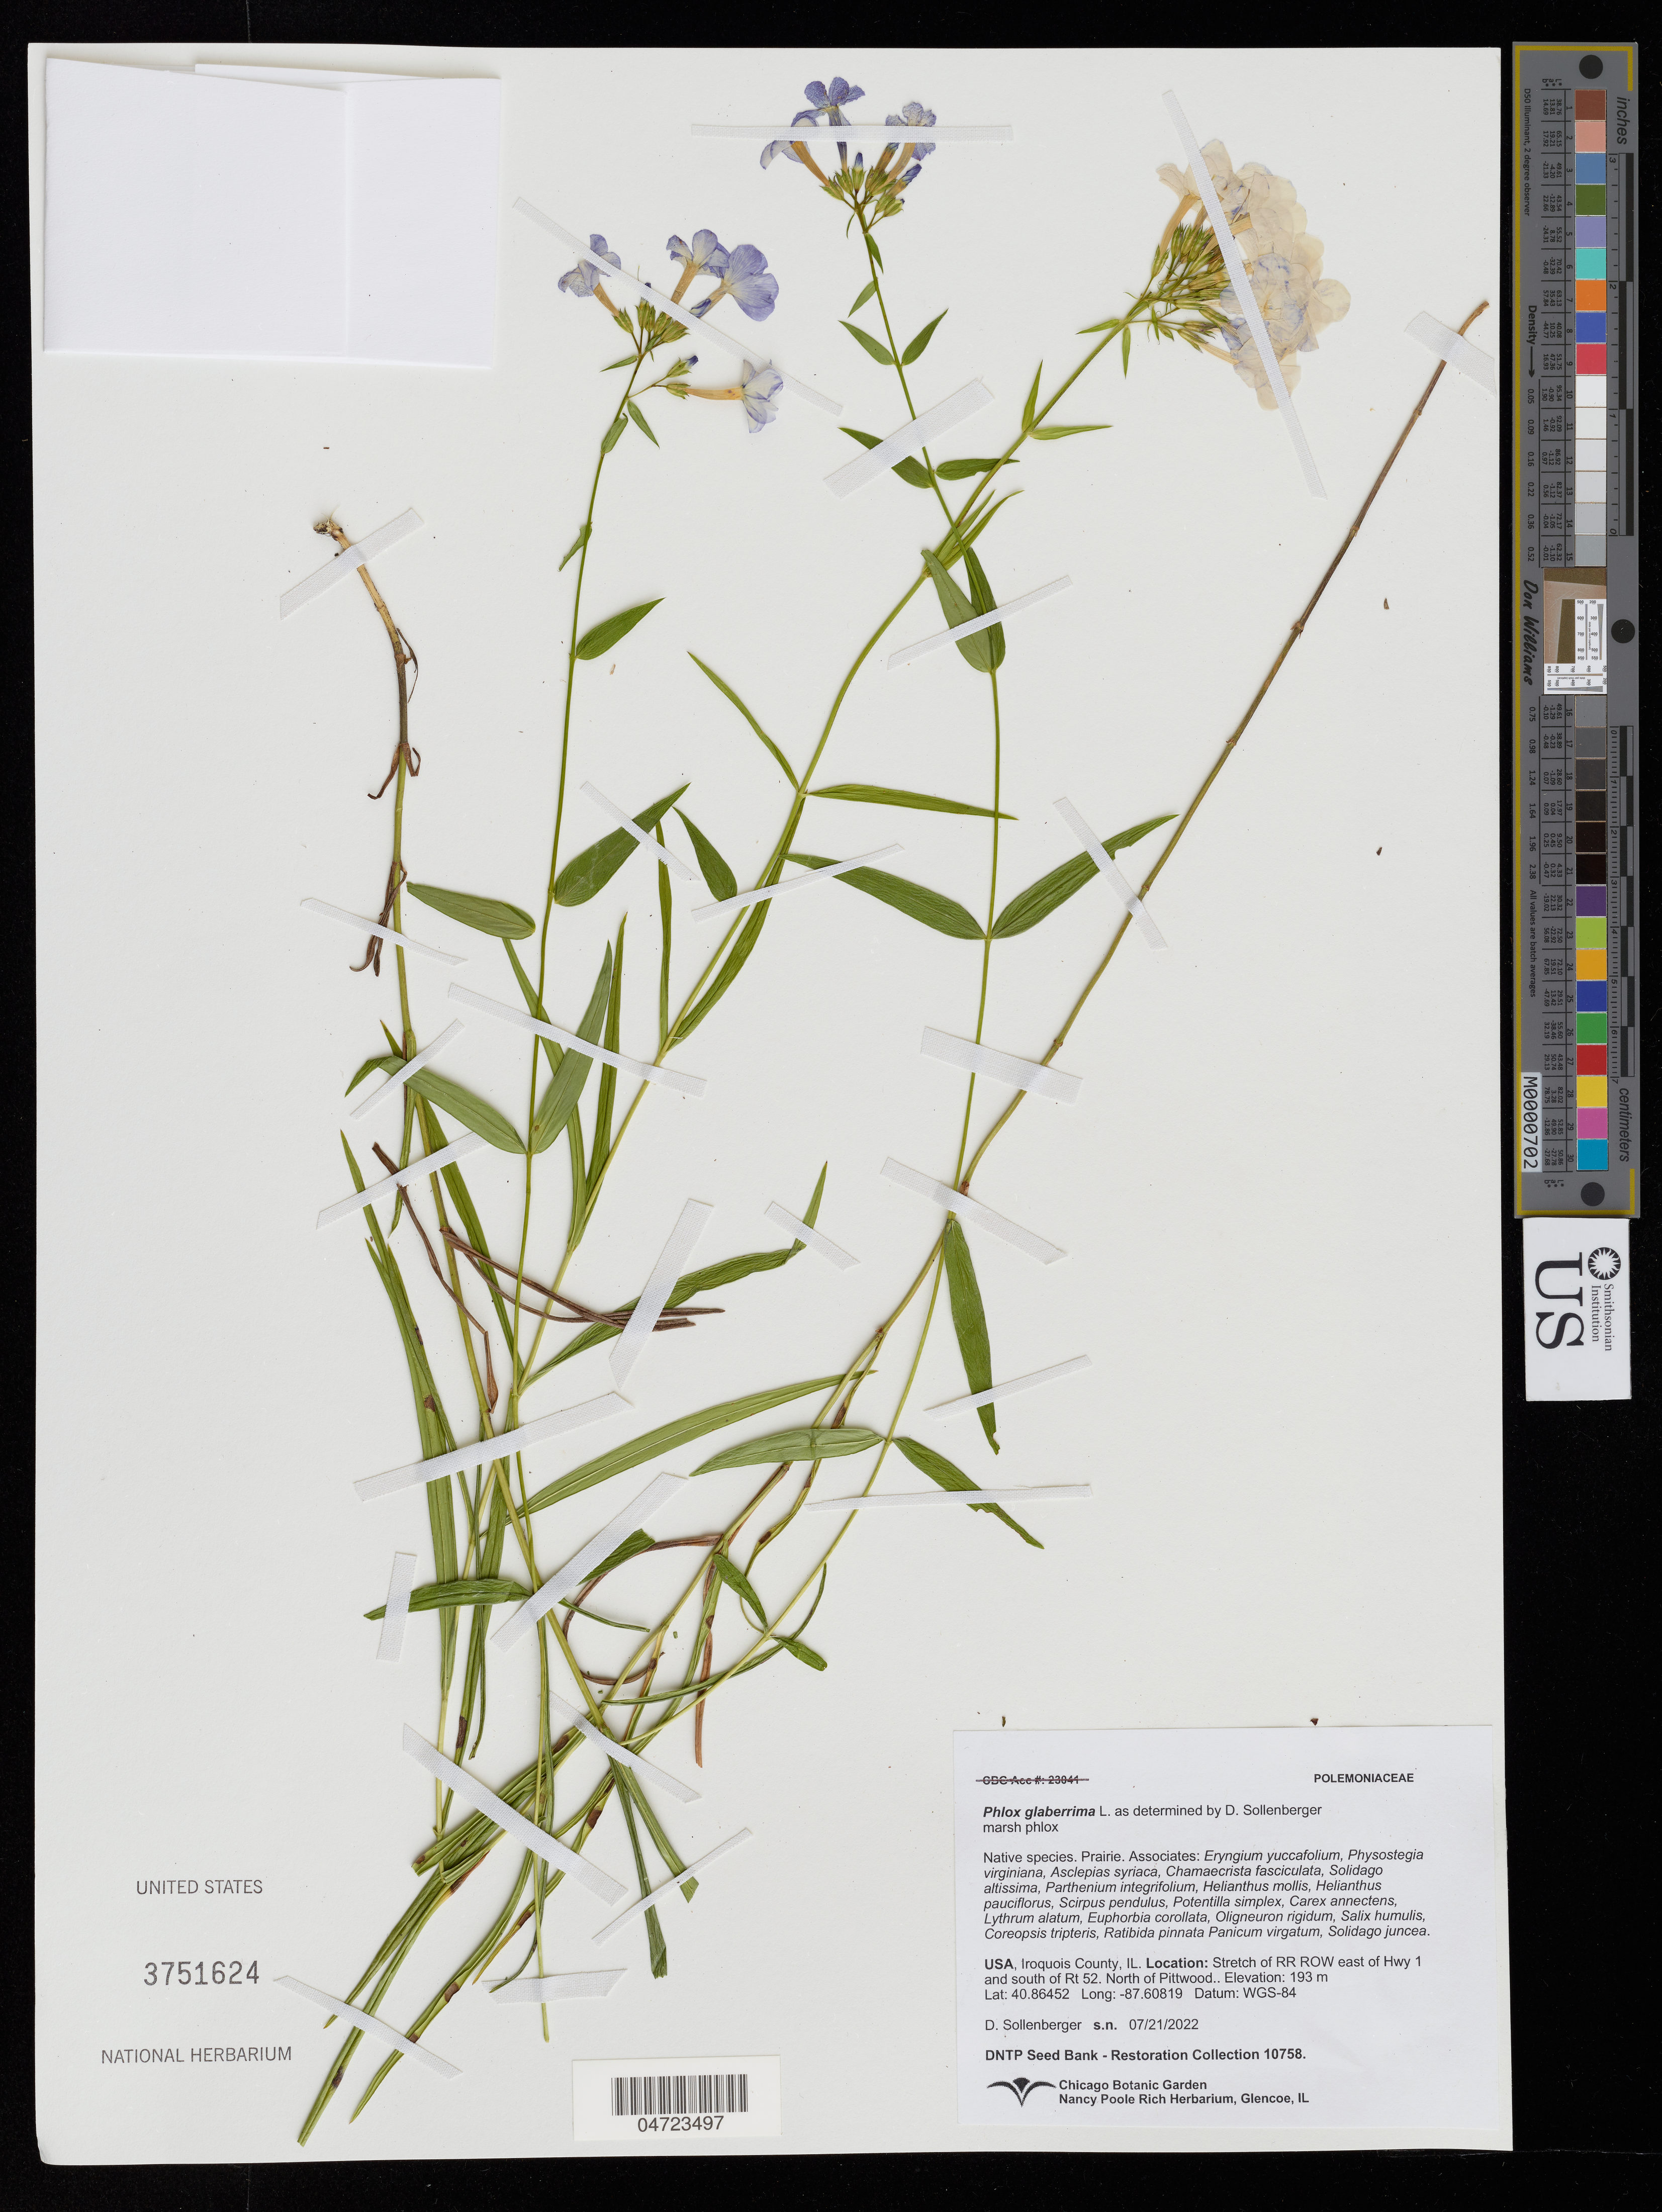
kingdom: Plantae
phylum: Tracheophyta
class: Magnoliopsida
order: Ericales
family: Polemoniaceae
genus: Phlox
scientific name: Phlox glaberrima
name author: L.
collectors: D. Sollenberger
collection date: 2022-07-21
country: United States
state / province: Illinois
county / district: Iroquois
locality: Iroquois County. Stretch of RR ROW east of Hwy 1 and south of Rt 52. North of Pittwood.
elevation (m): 193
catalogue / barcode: US 3751624